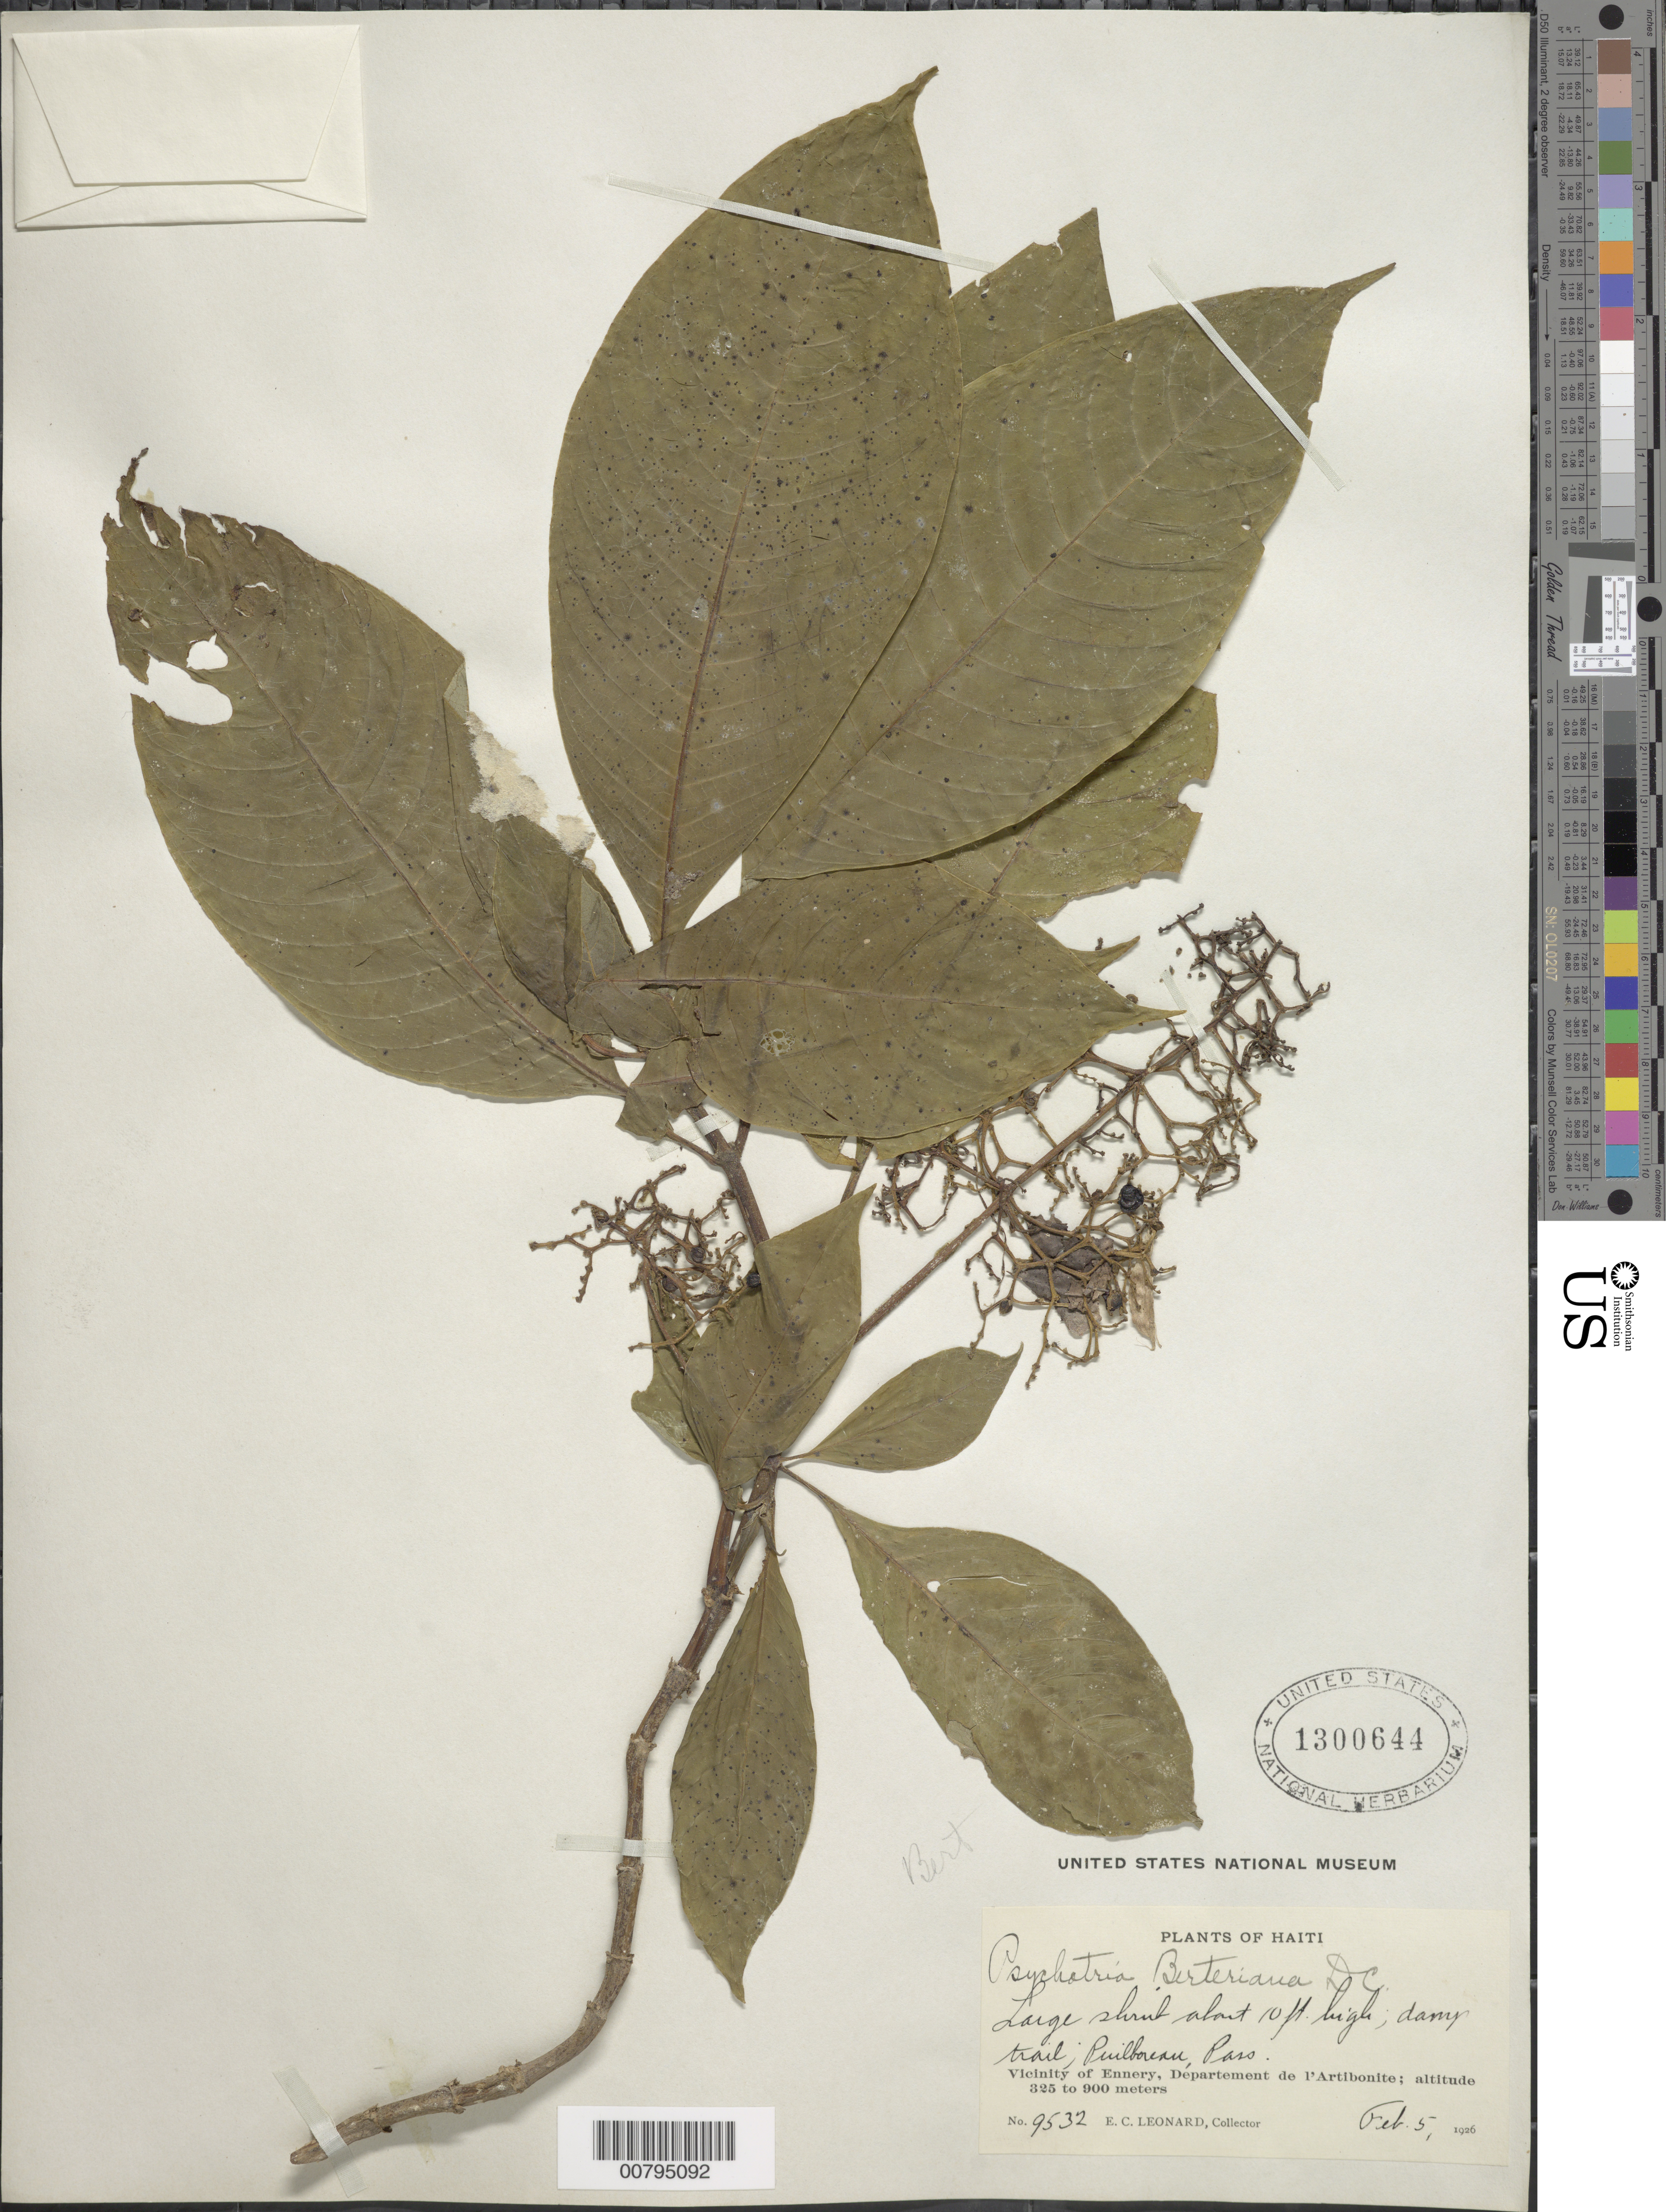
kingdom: Plantae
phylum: Tracheophyta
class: Magnoliopsida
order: Gentianales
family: Rubiaceae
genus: Psychotria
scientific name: Psychotria berteroana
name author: DC.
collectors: E. C. Leonard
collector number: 9532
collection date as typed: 05 Feb 1926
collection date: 1926-02-05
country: Haiti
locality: Dany Trail, Puilboreau; Dept. de l'Artibonite. Vicinity of Ennery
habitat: Along trail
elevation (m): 325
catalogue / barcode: US 1300644